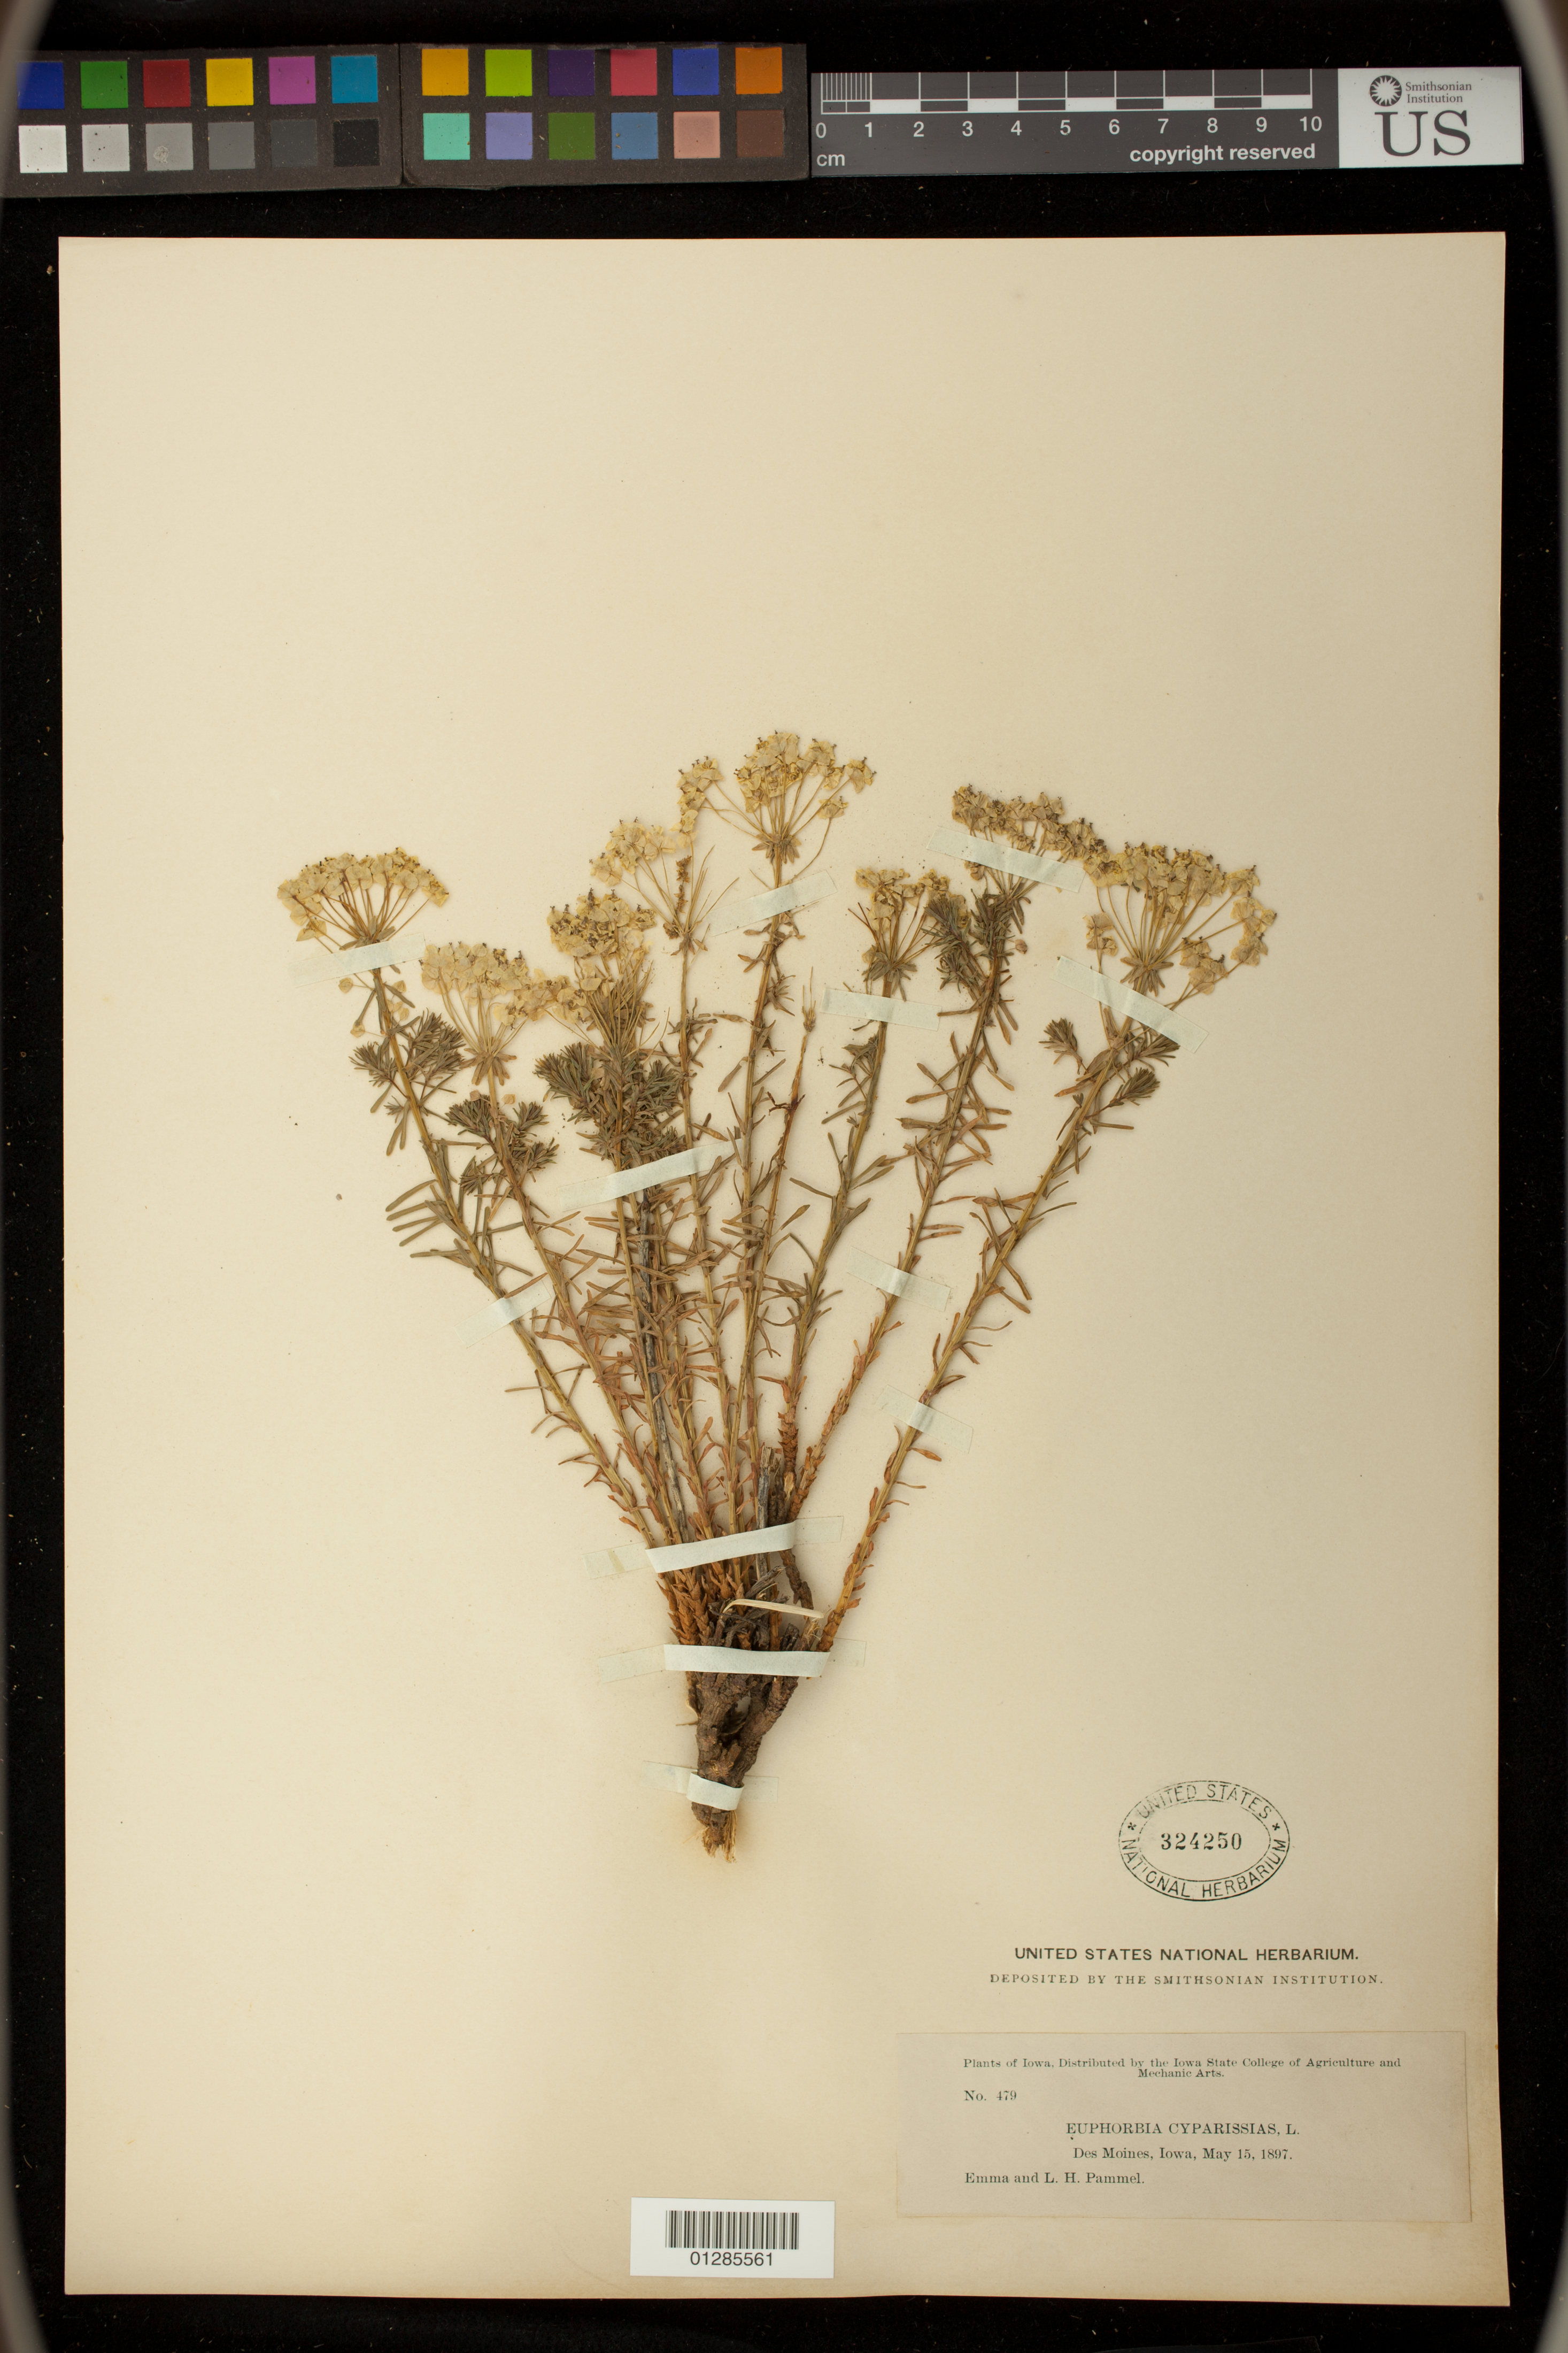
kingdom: Plantae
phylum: Tracheophyta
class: Magnoliopsida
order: Malpighiales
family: Euphorbiaceae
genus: Euphorbia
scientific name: Euphorbia cyparissias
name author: L.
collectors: E. Pammel & L. Pammel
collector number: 179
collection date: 1897-05-15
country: United States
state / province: Iowa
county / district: Polk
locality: Des Moines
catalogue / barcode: US 324250